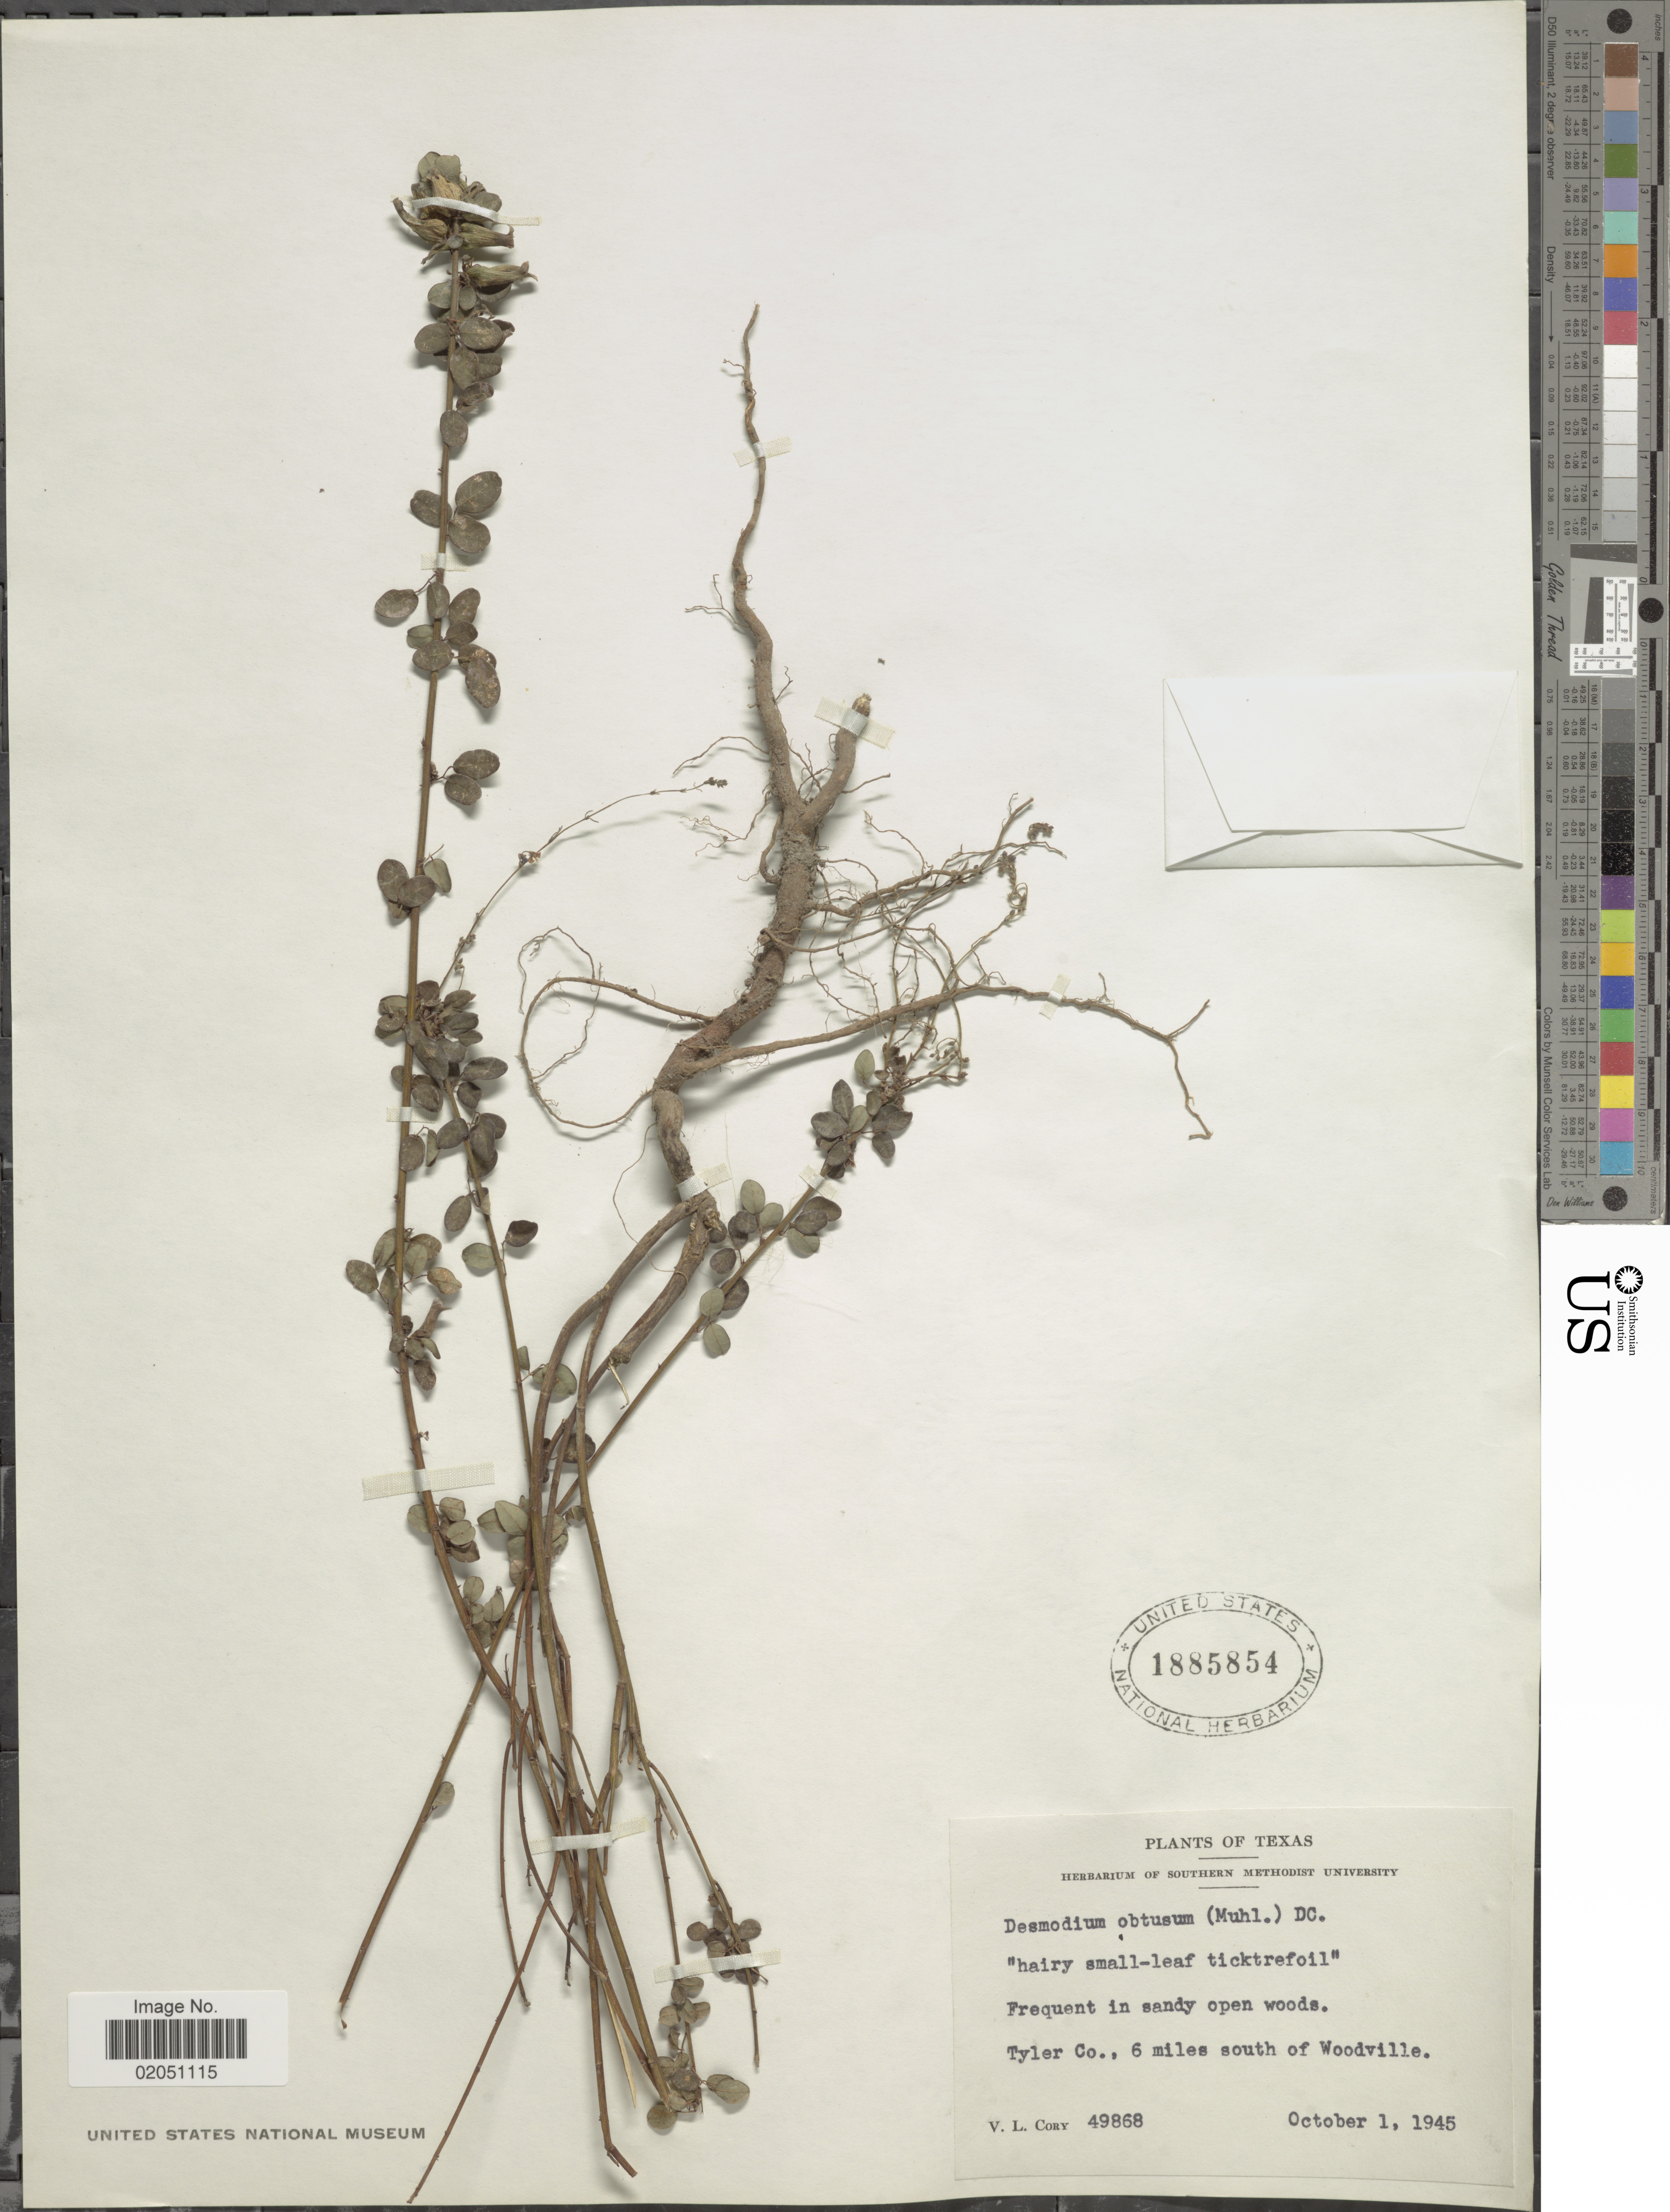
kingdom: Plantae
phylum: Tracheophyta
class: Magnoliopsida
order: Fabales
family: Fabaceae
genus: Desmodium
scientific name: Desmodium obtusum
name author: (Muhl. ex Willd.) DC.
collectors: V. Cory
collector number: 49868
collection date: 1945-10-01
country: United States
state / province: Texas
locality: Frequent in andy open woods. Tyler Co., 6 miles south of Woodville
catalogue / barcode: US 1885854